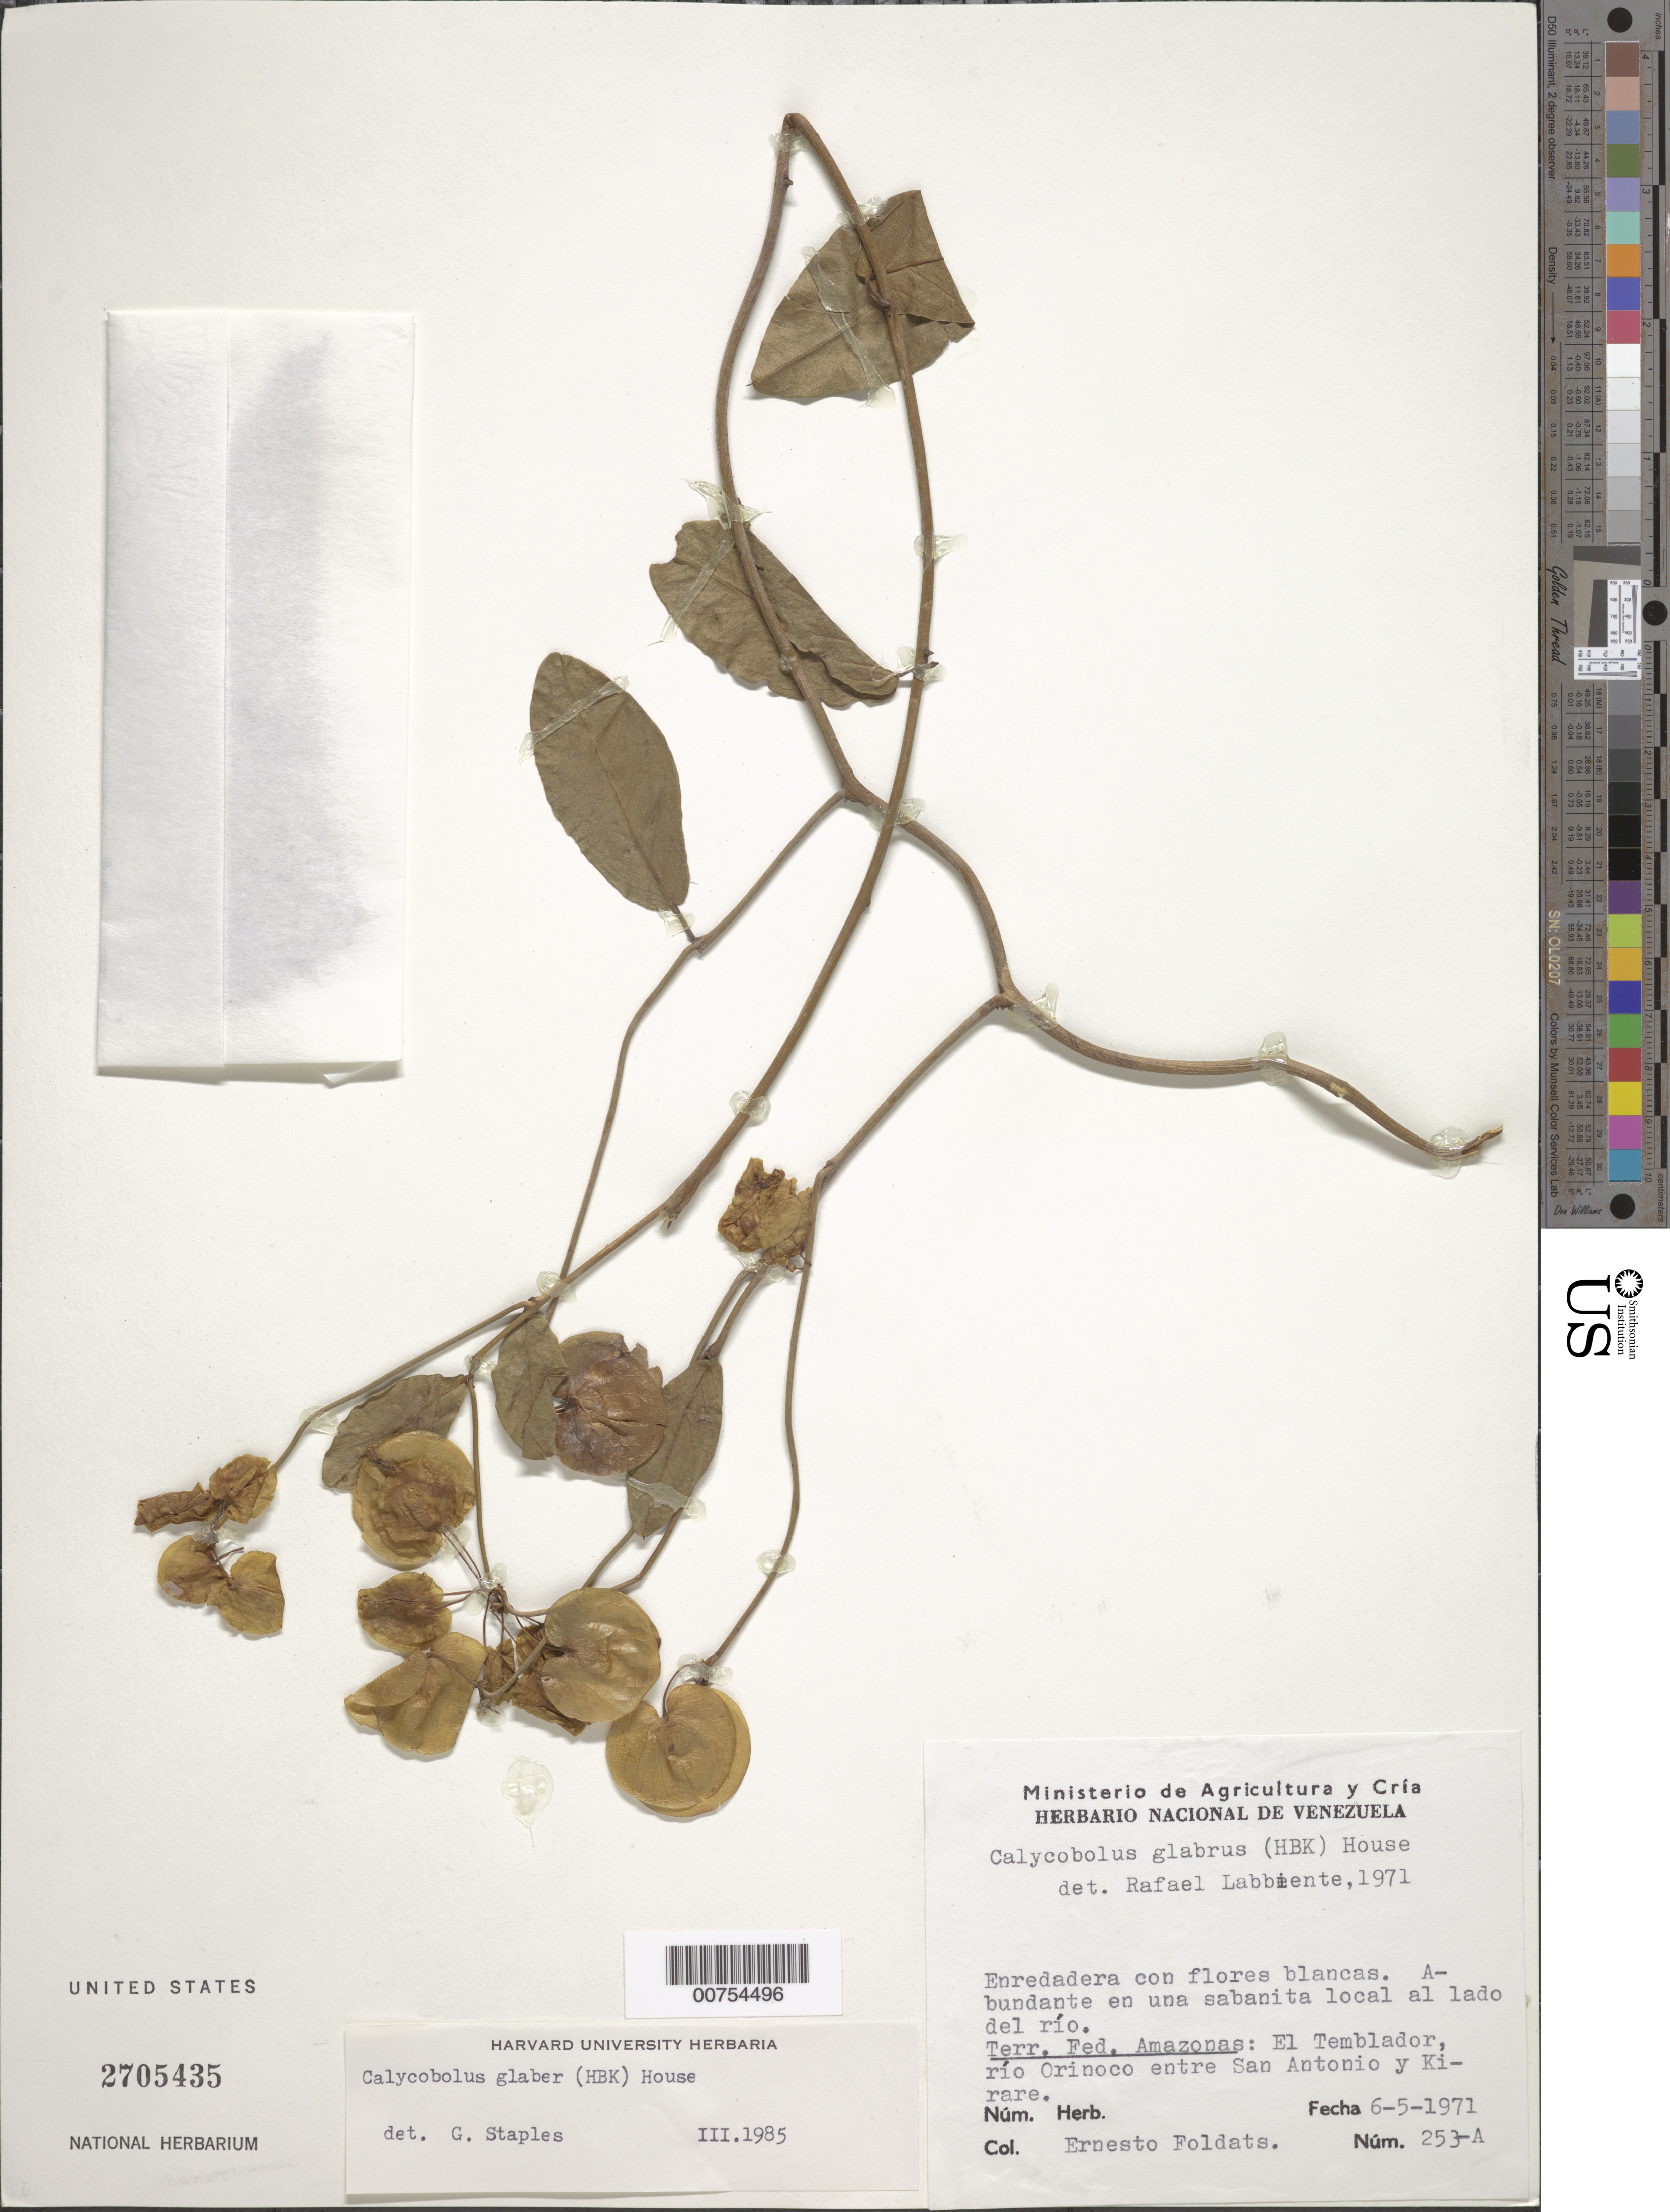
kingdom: Plantae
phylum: Tracheophyta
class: Magnoliopsida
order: Solanales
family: Convolvulaceae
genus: Calycobolus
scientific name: Calycobolus glaber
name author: (Kunth) House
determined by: Staples, G. W.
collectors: E. Foldats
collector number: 253 A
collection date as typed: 6-May-71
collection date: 1971-05-06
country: Venezuela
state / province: Amazonas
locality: El Temblador, Río Orinoco; betw San Antonio & Kirare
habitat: Small savanna along river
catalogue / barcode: US 2705435